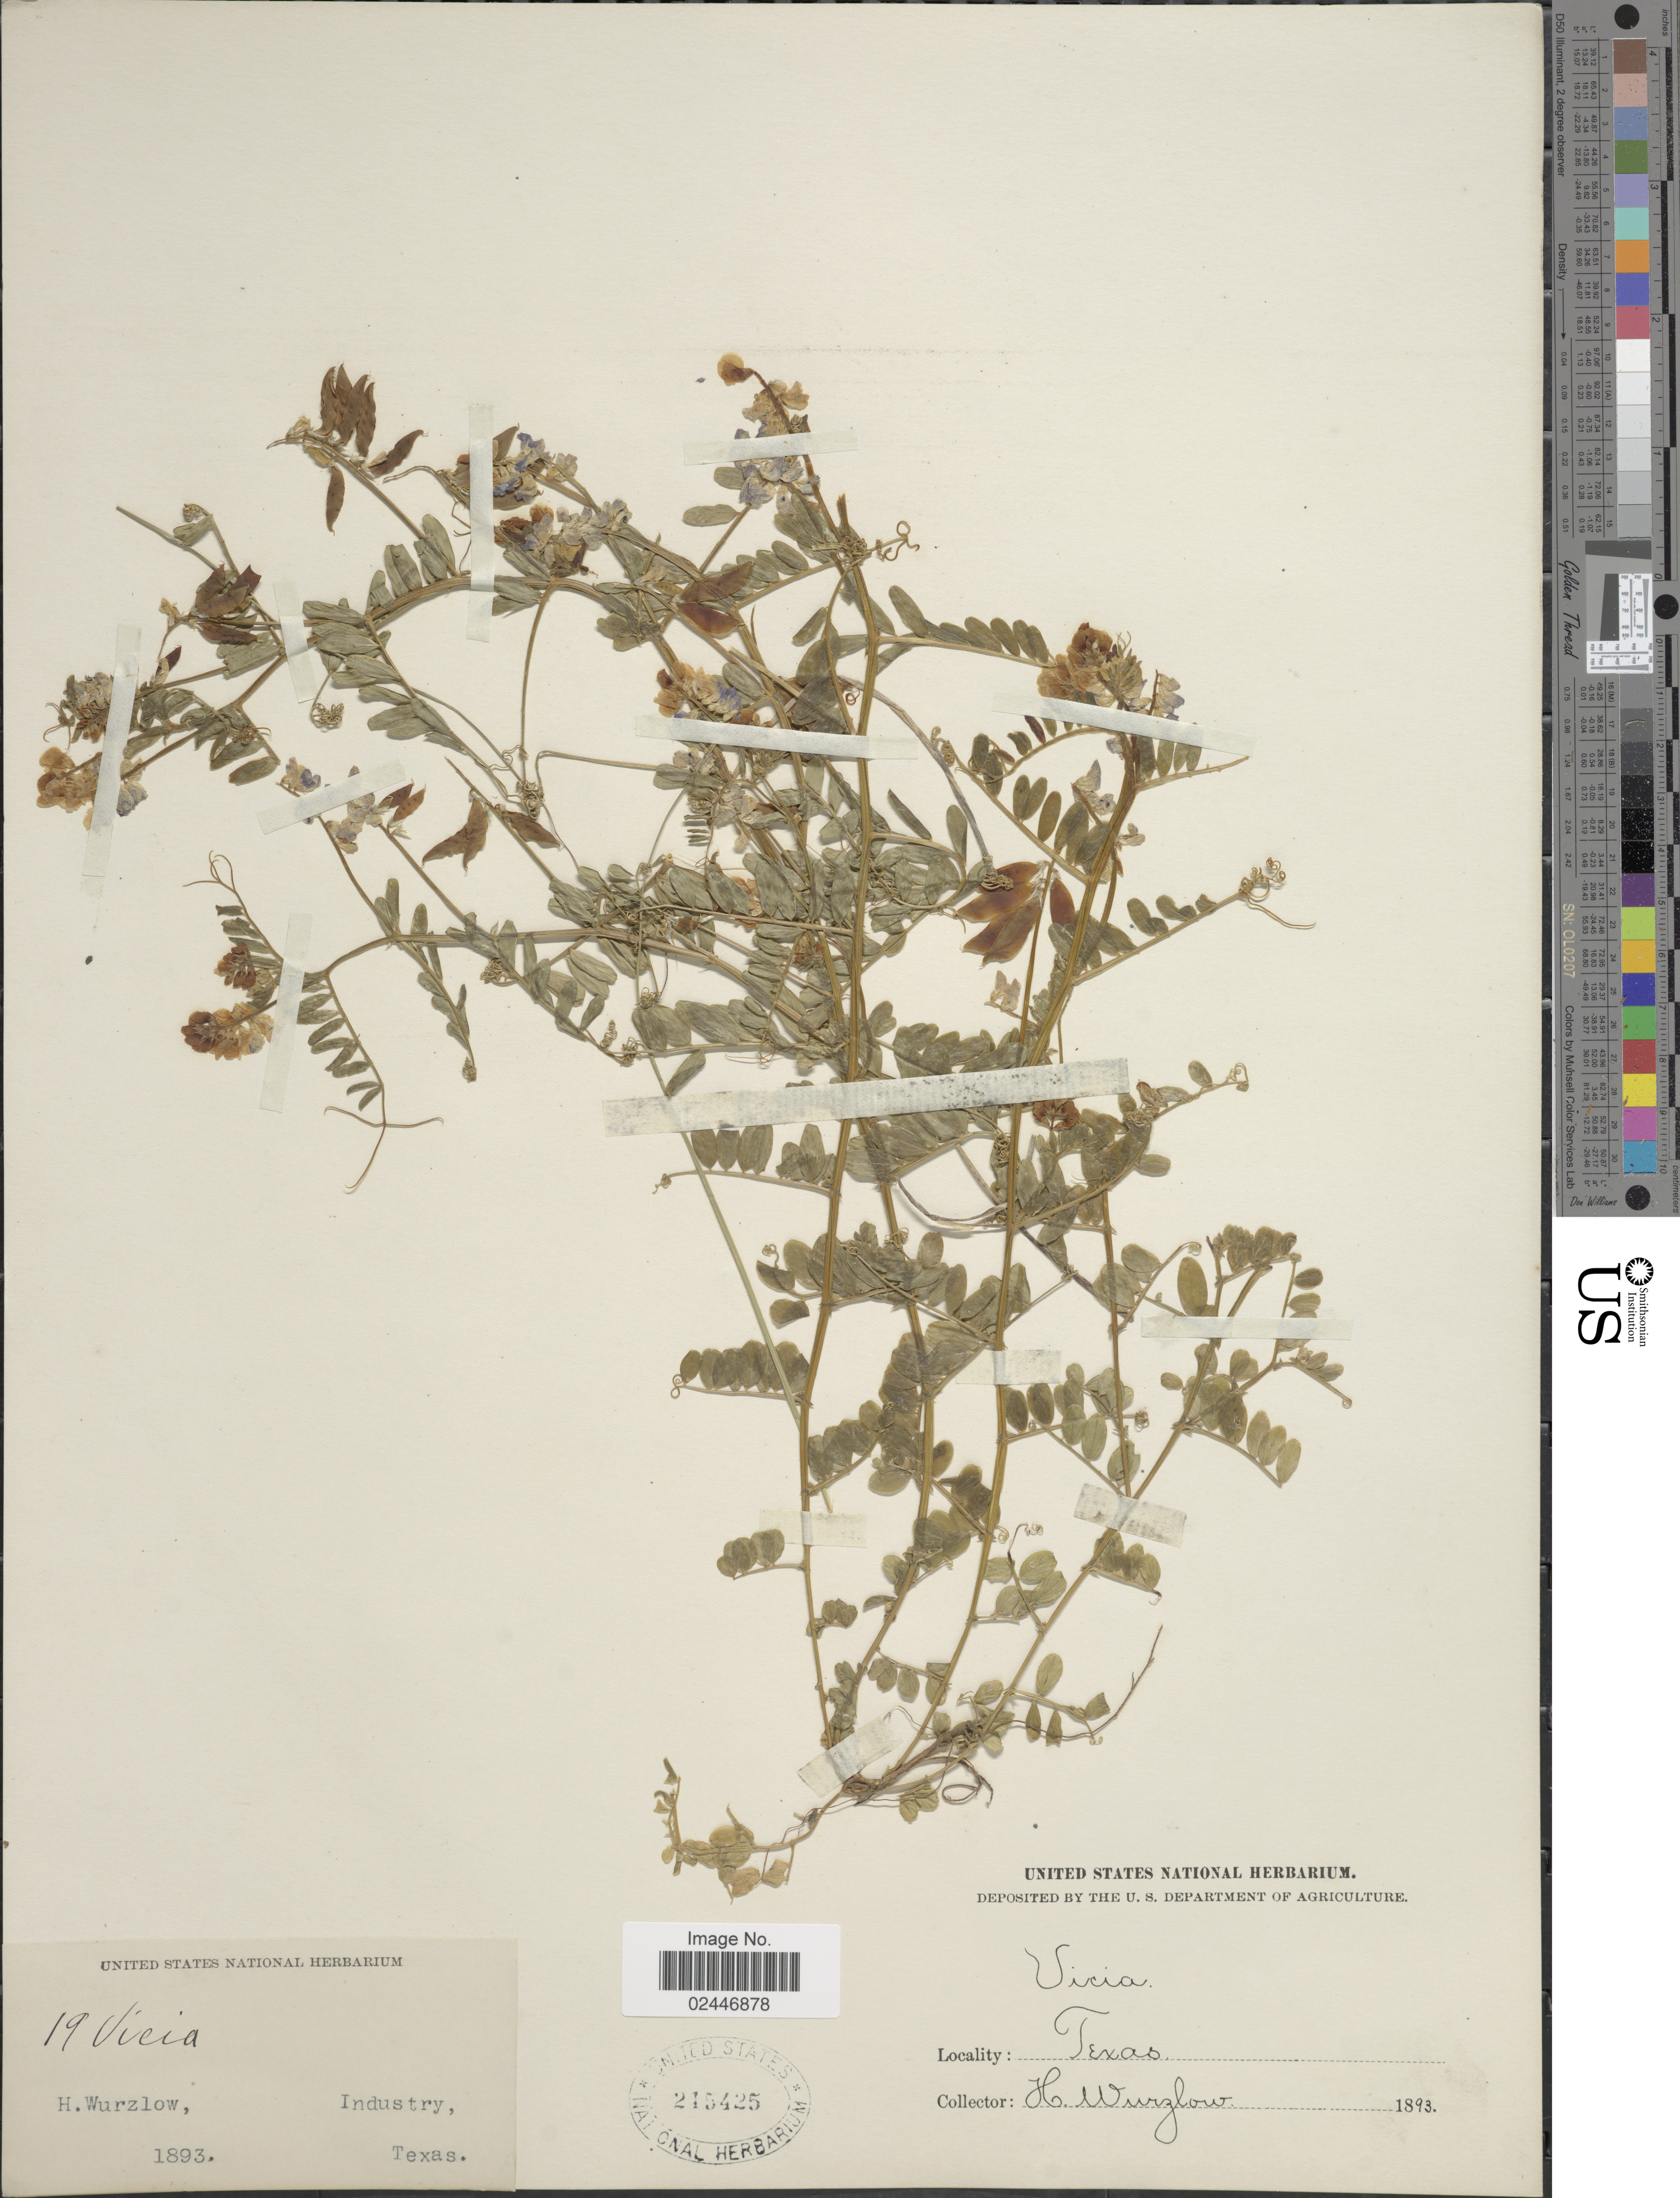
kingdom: Plantae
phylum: Tracheophyta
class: Magnoliopsida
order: Fabales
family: Fabaceae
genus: Vicia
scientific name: Vicia sp.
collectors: H. Wurzlow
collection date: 1893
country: United States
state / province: Texas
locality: Industry.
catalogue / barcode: US 215425